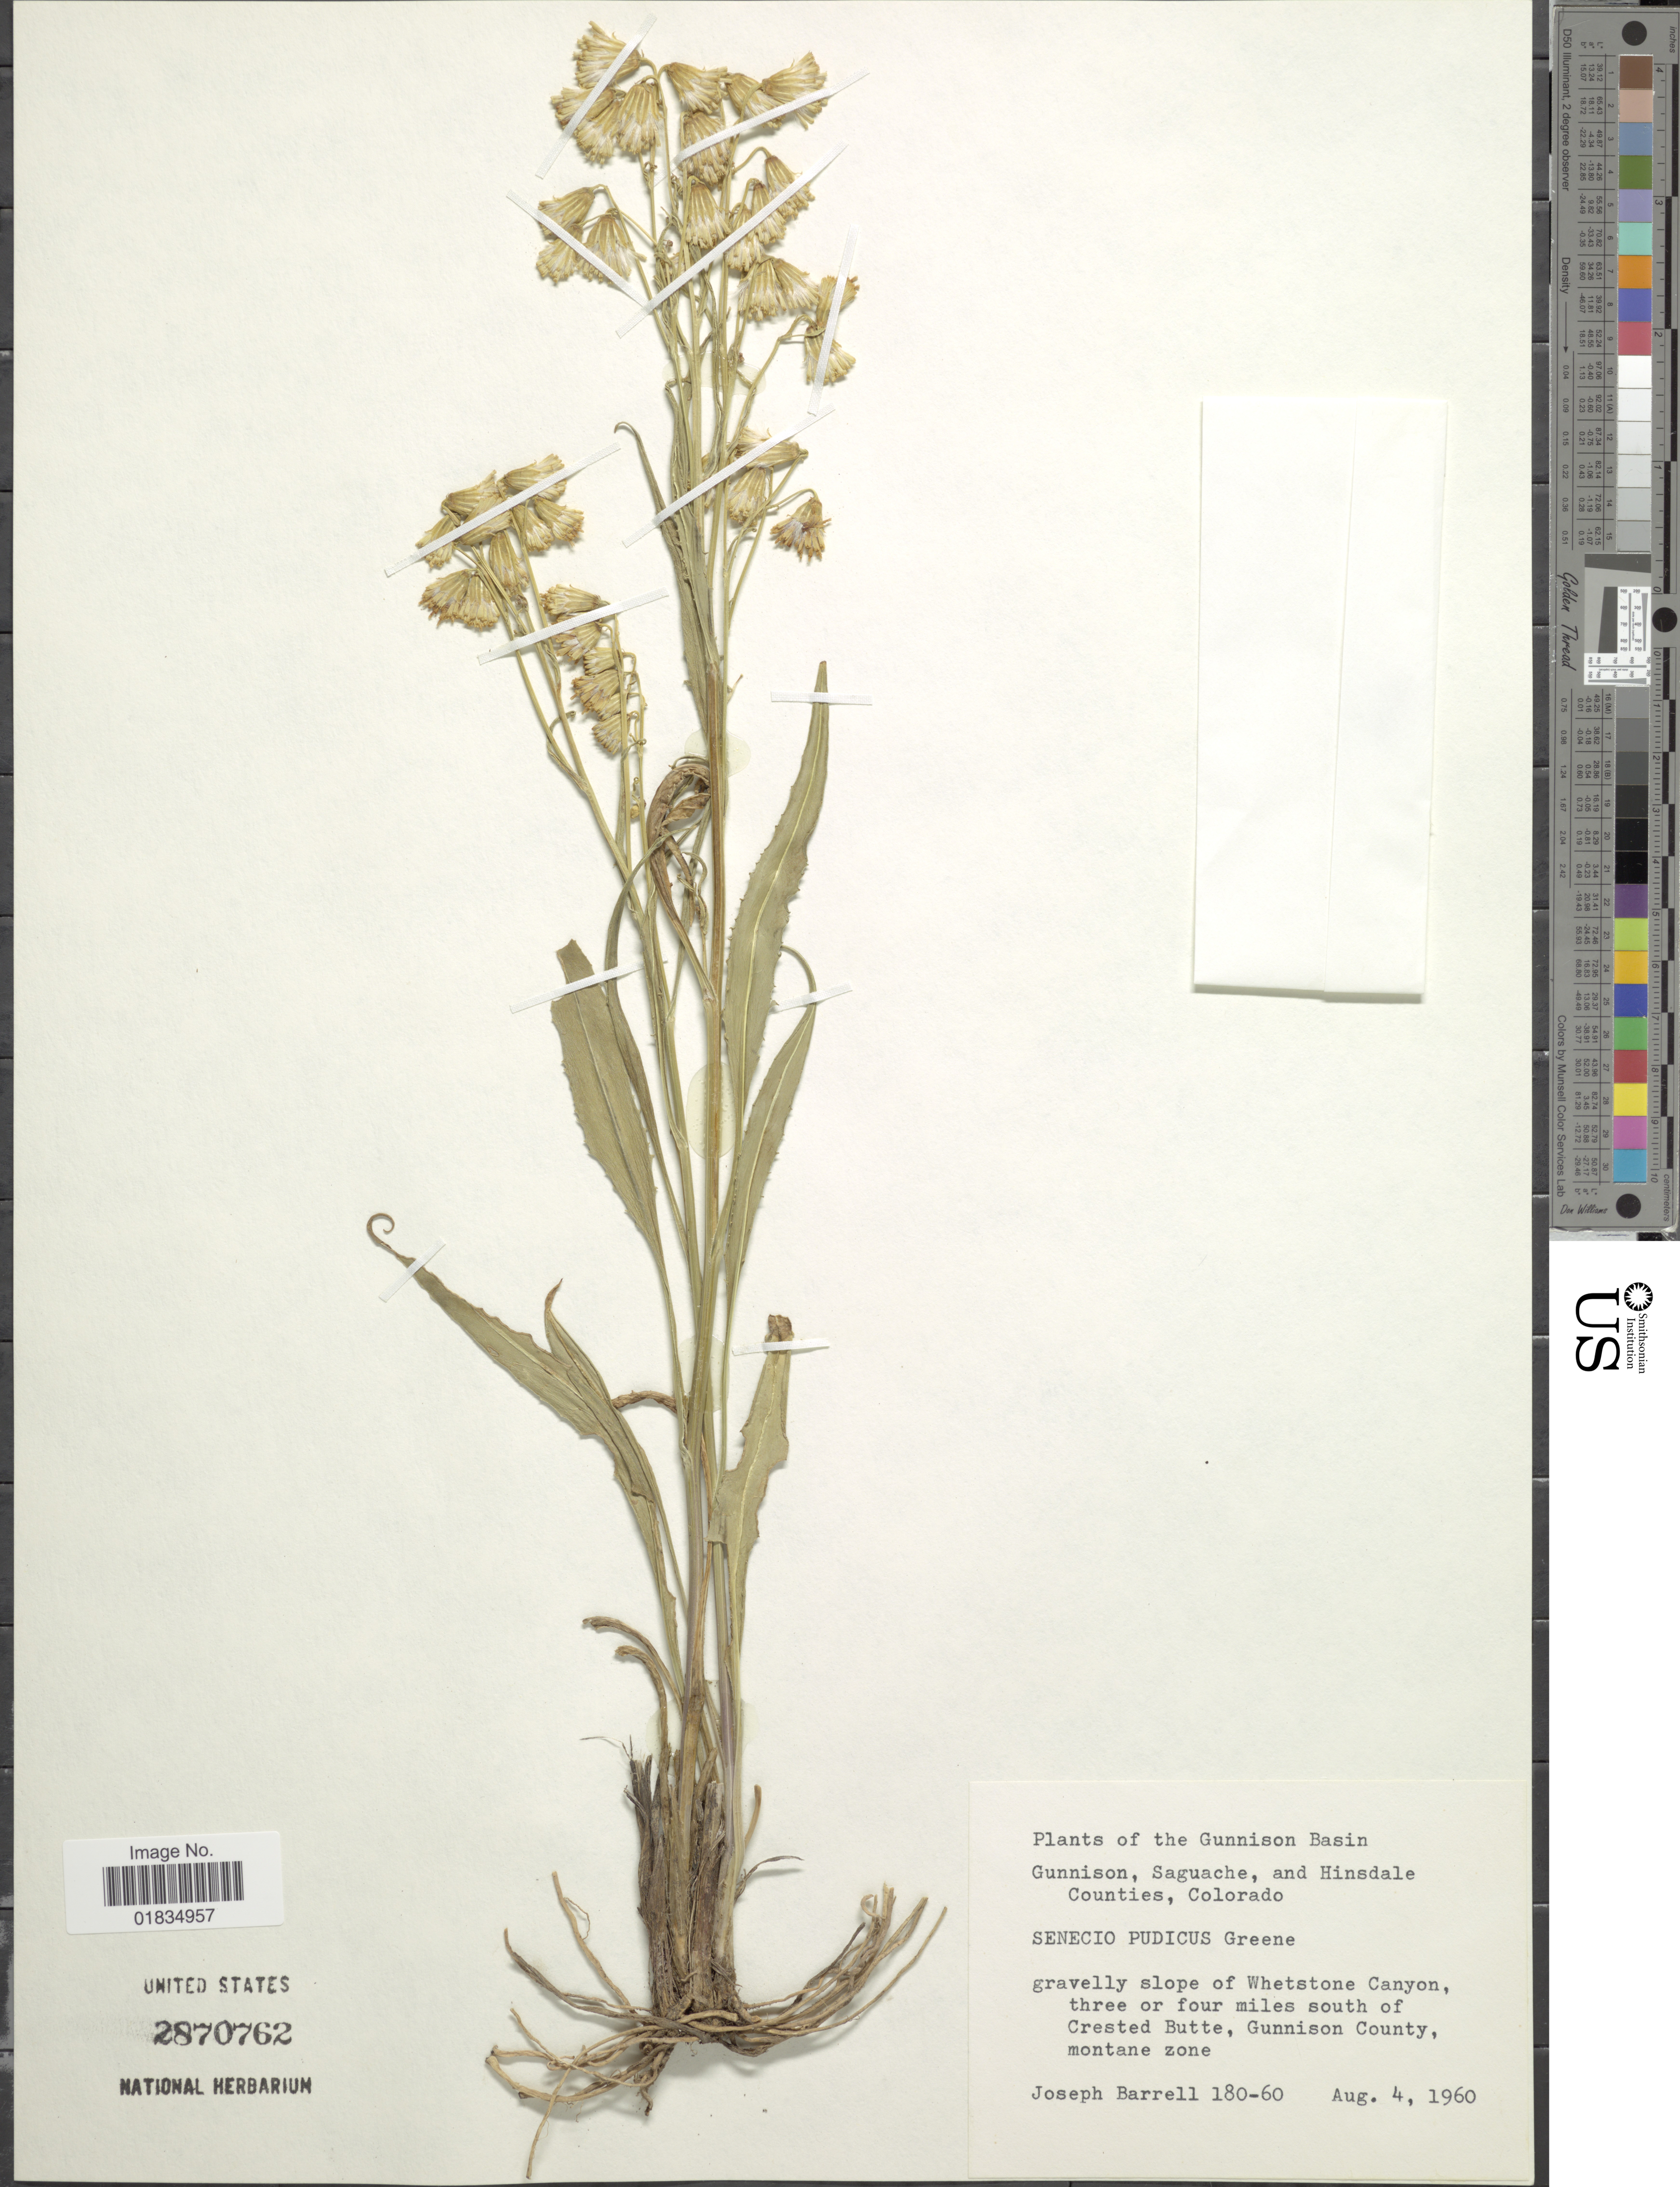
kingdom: Plantae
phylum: Tracheophyta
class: Magnoliopsida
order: Asterales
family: Asteraceae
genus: Senecio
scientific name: Senecio pudicus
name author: Greene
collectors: J. Barrell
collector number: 180-60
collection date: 1960-08-04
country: United States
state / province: Colorado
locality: Gunnison, Saguache and Hinsdale Counties, slope of Whetstone Canyon, three or four miles south of Crested Butte, Gunnison County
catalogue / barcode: US 2870762